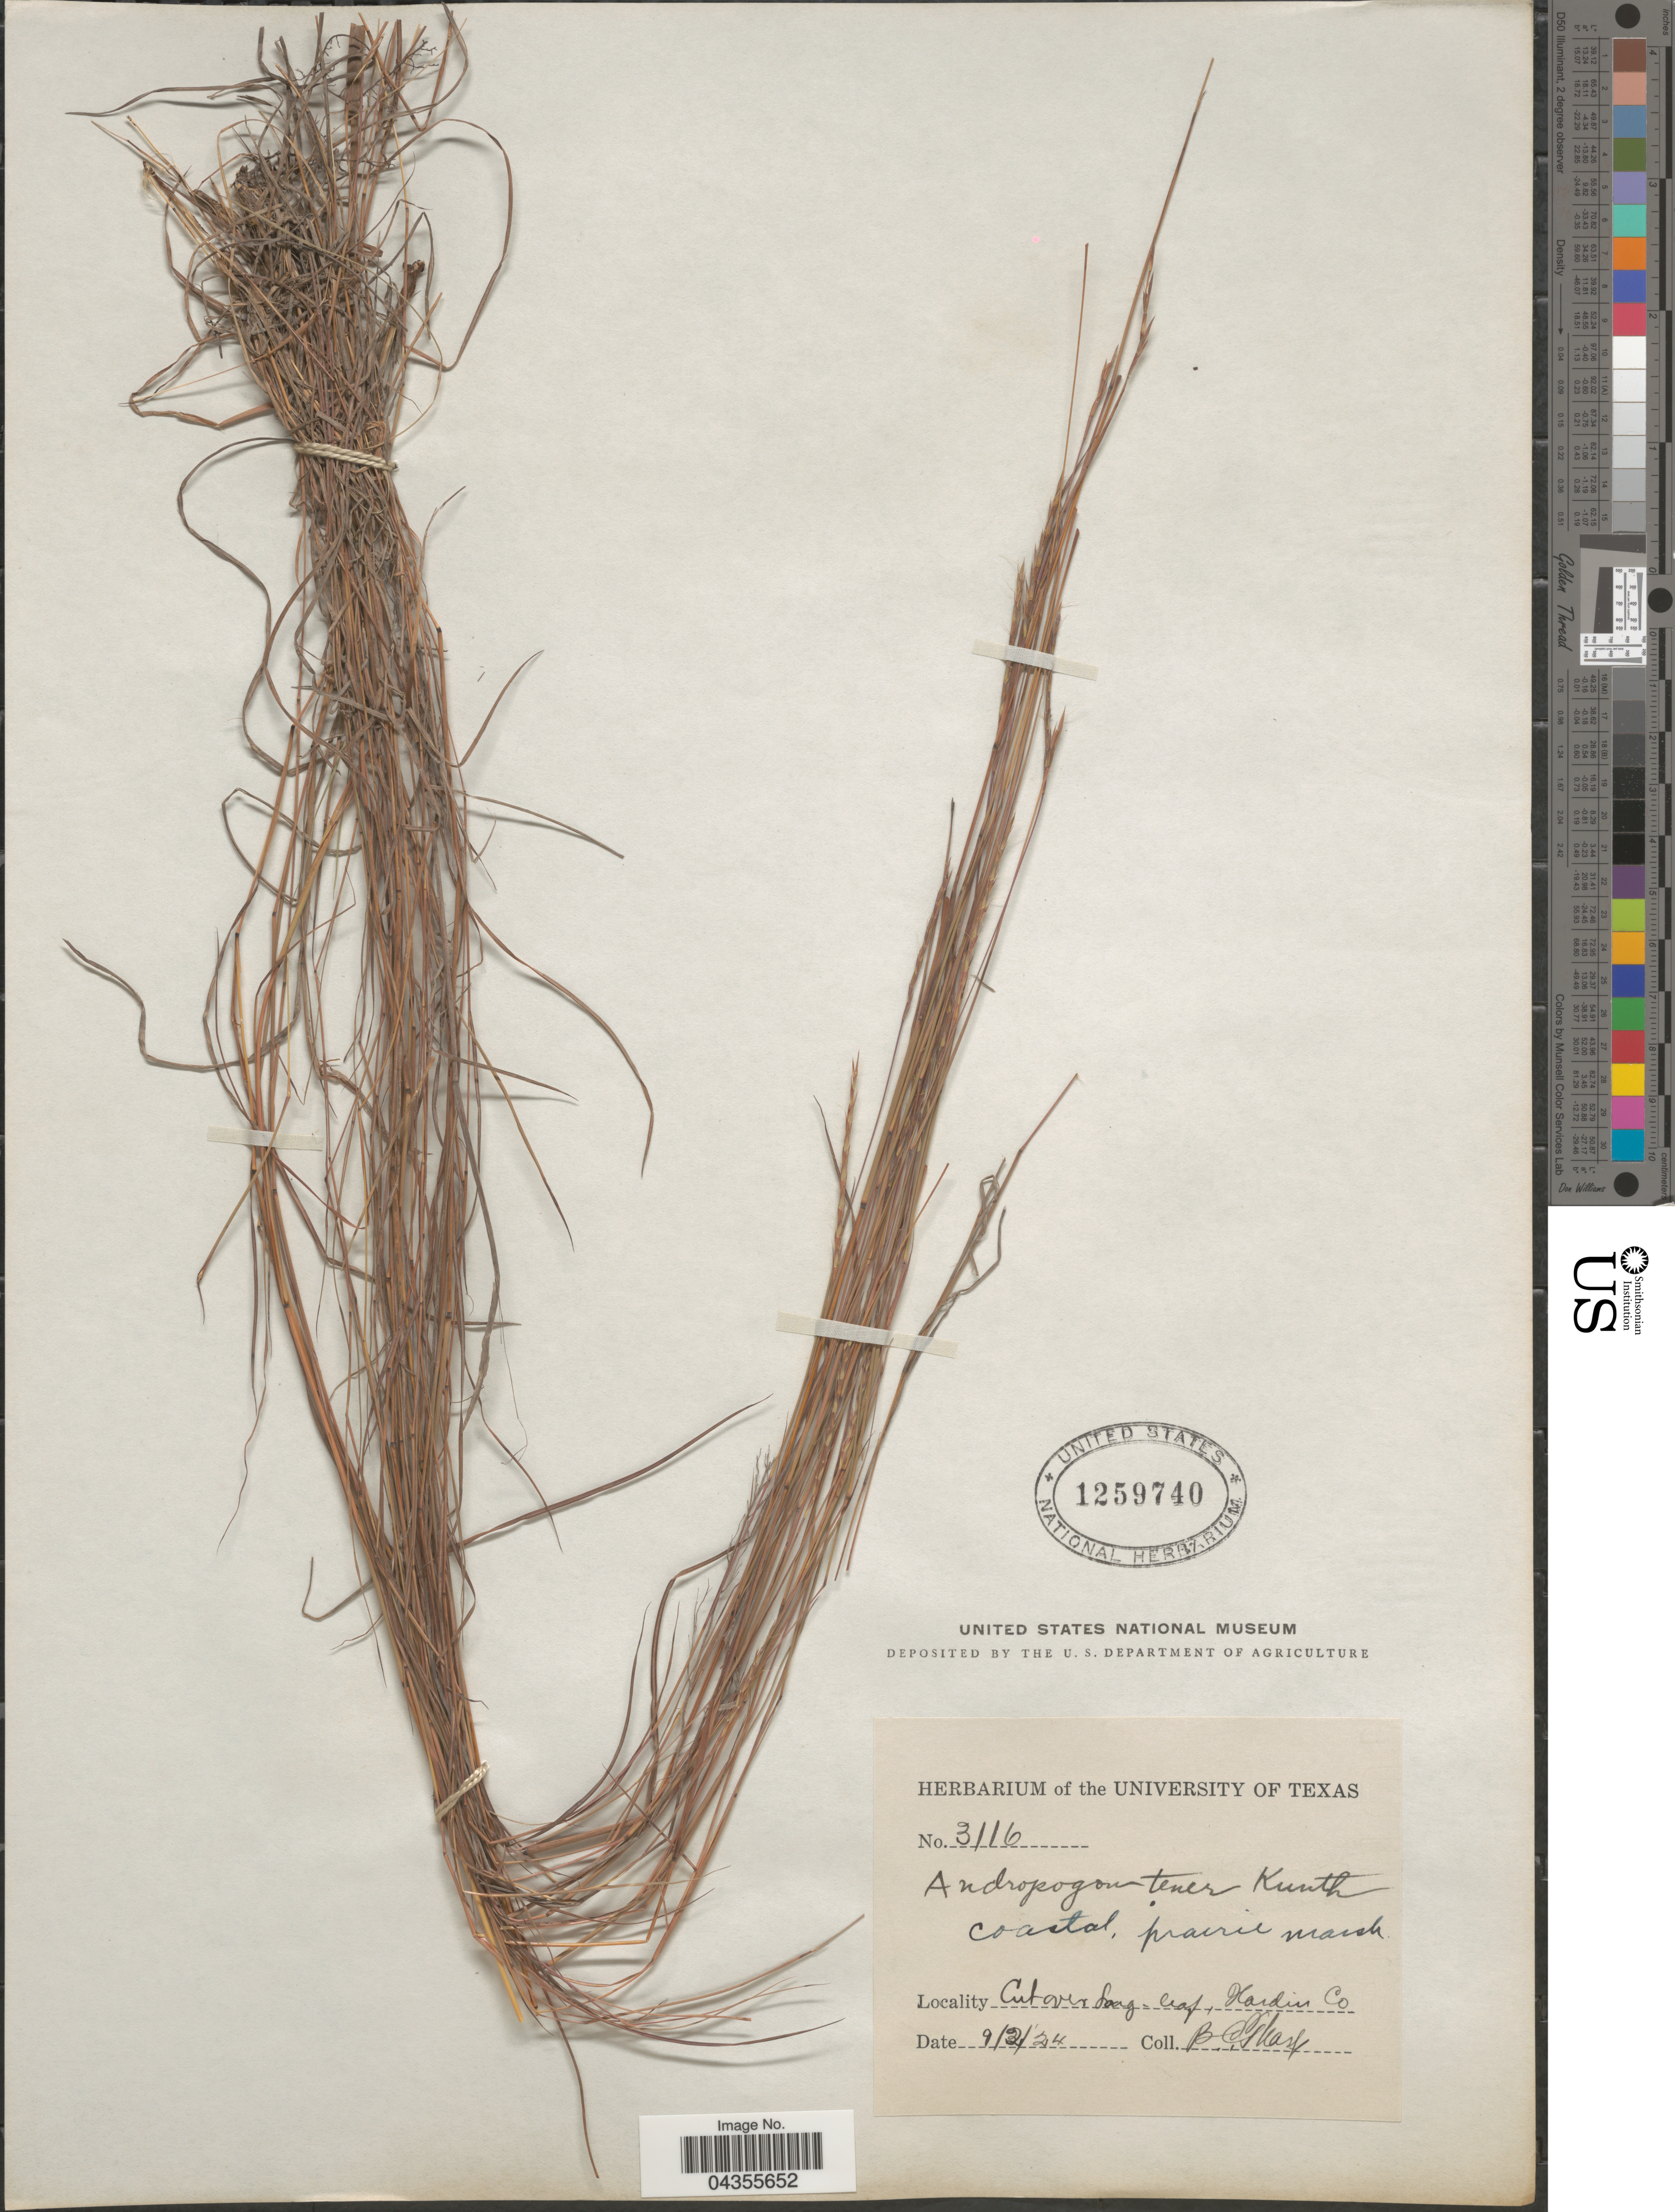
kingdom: Plantae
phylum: Tracheophyta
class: Liliopsida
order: Poales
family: Poaceae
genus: Schizachyrium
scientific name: Schizachyrium tenerum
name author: Nees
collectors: B. Sharp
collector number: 3116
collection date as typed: Transcribed d/m/y: 2/9/24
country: United States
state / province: Texas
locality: Cut over Long-leaf, Hardin Co.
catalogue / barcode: US 1259740